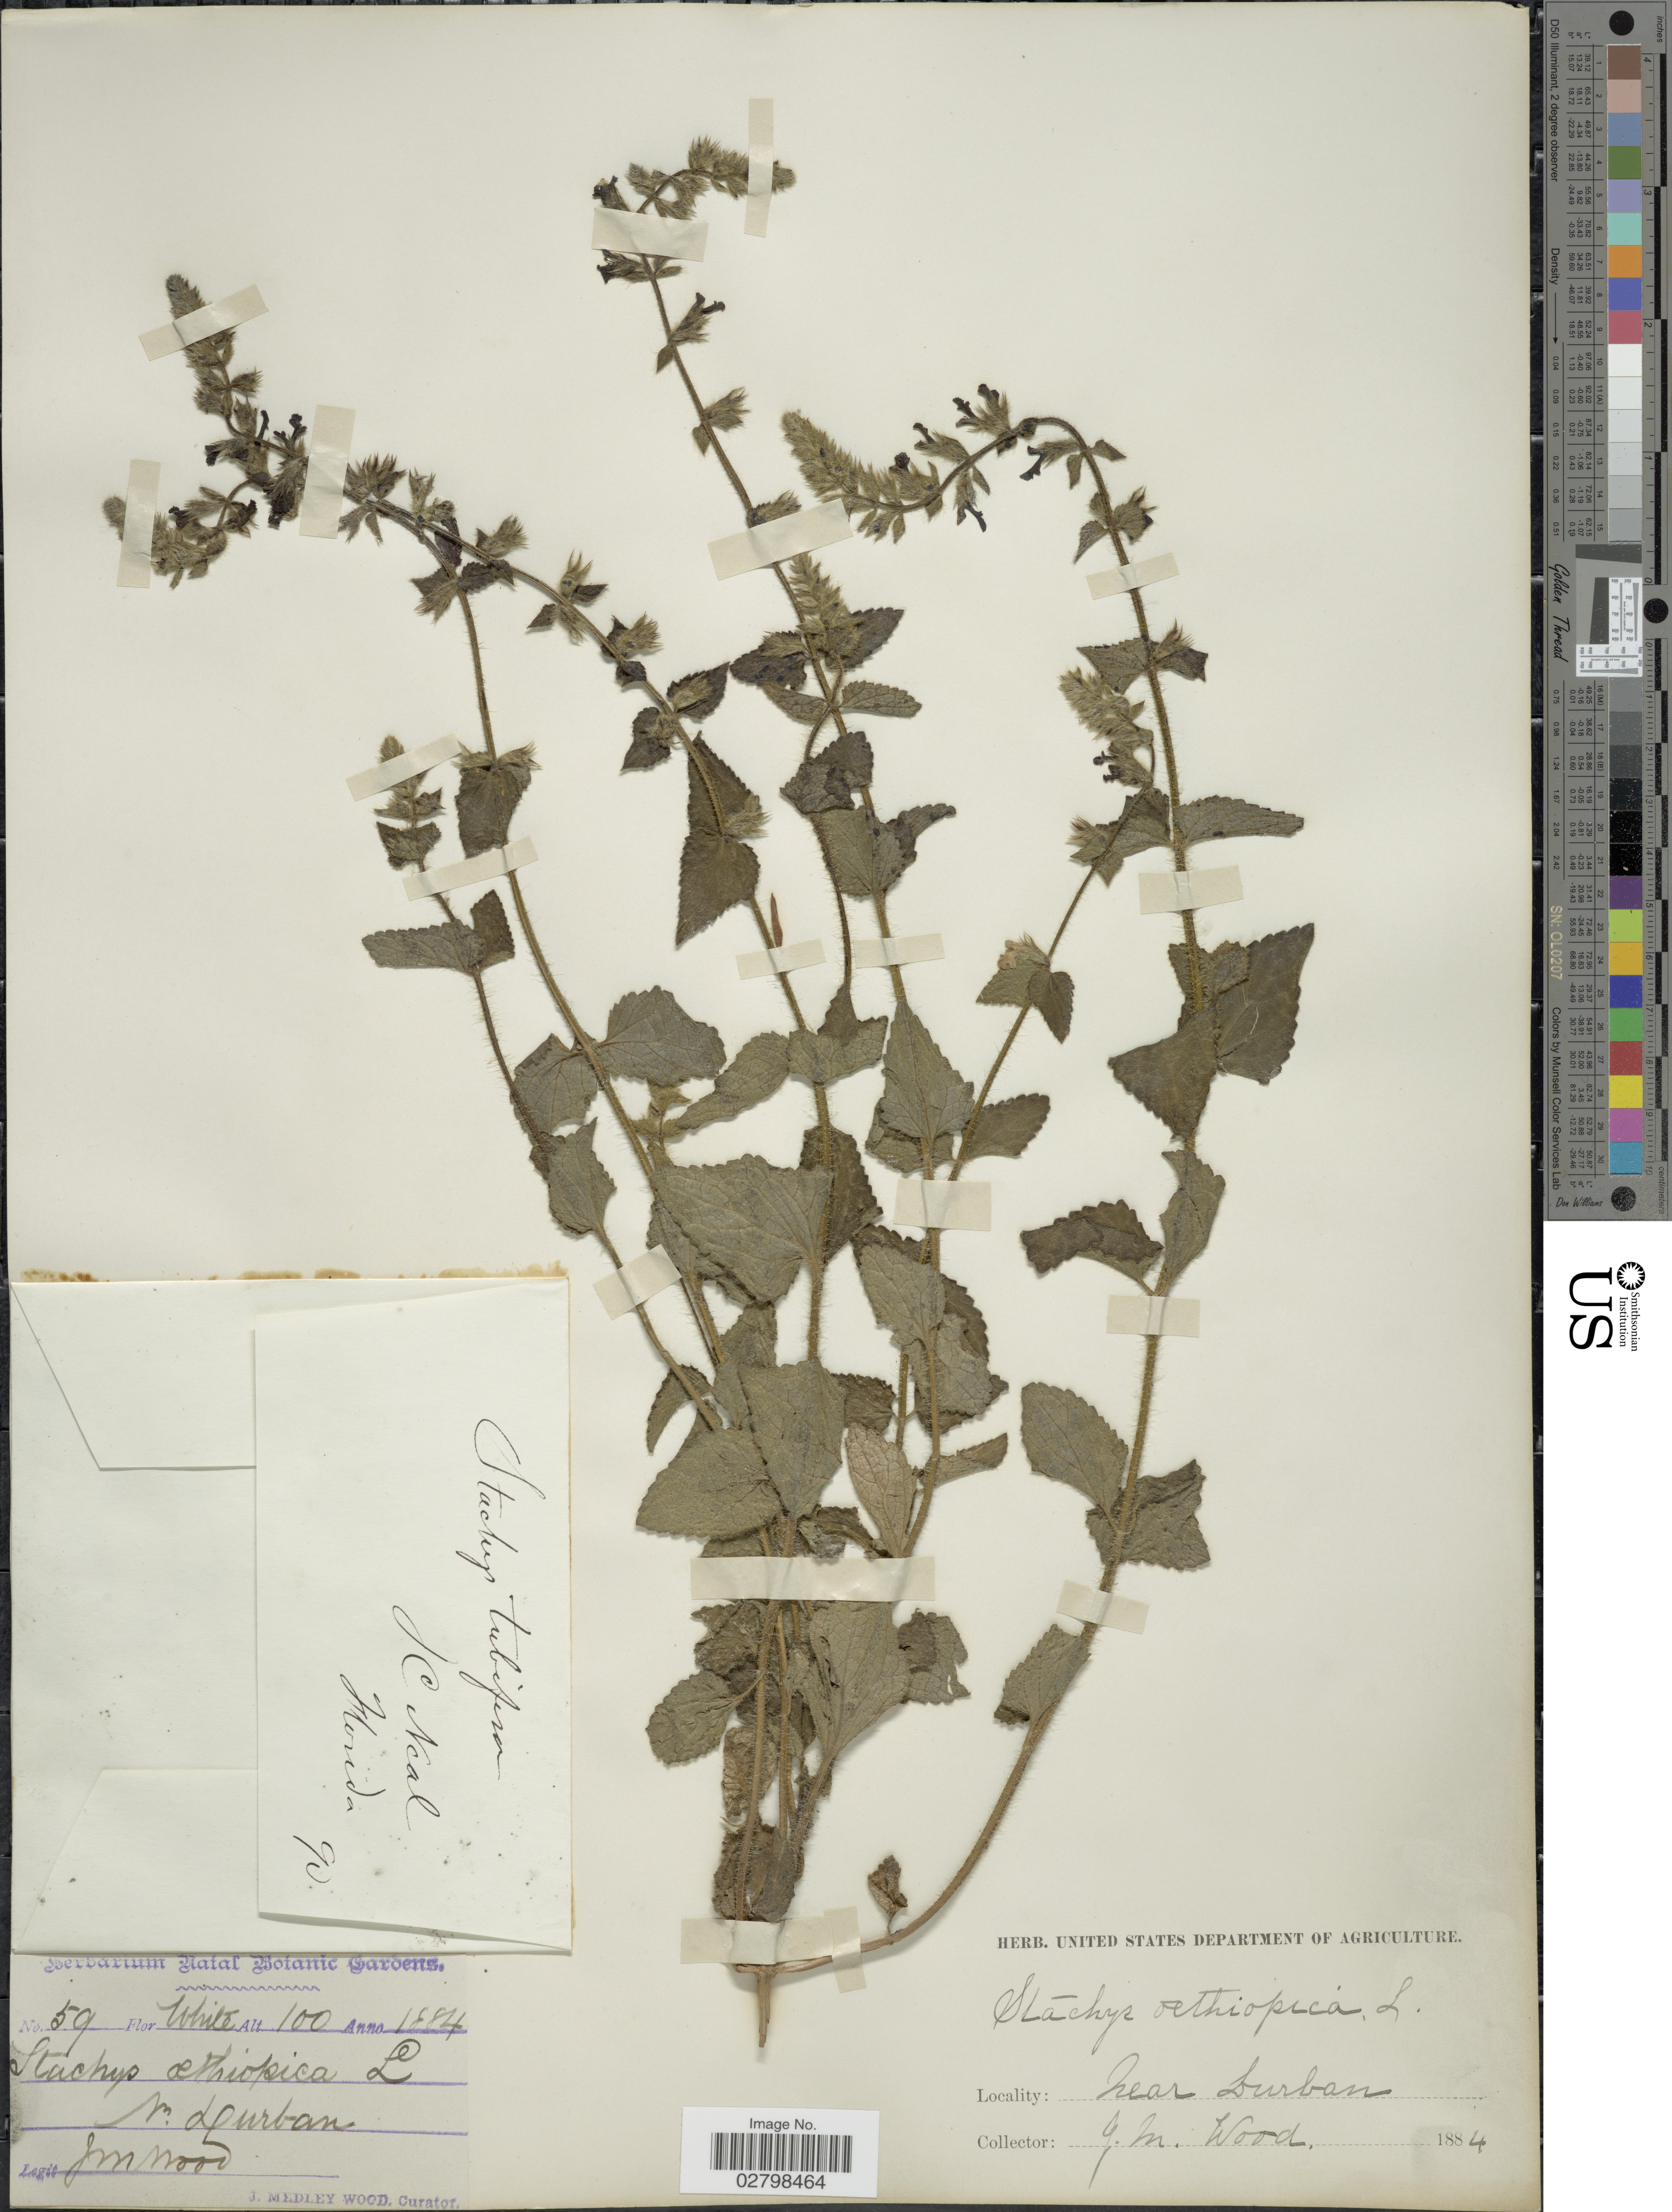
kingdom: Plantae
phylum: Tracheophyta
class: Magnoliopsida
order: Lamiales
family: Lamiaceae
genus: Stachys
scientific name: Stachys aethiopica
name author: L.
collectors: J. M. Wood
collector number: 59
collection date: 1884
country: South Africa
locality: Near Durban.